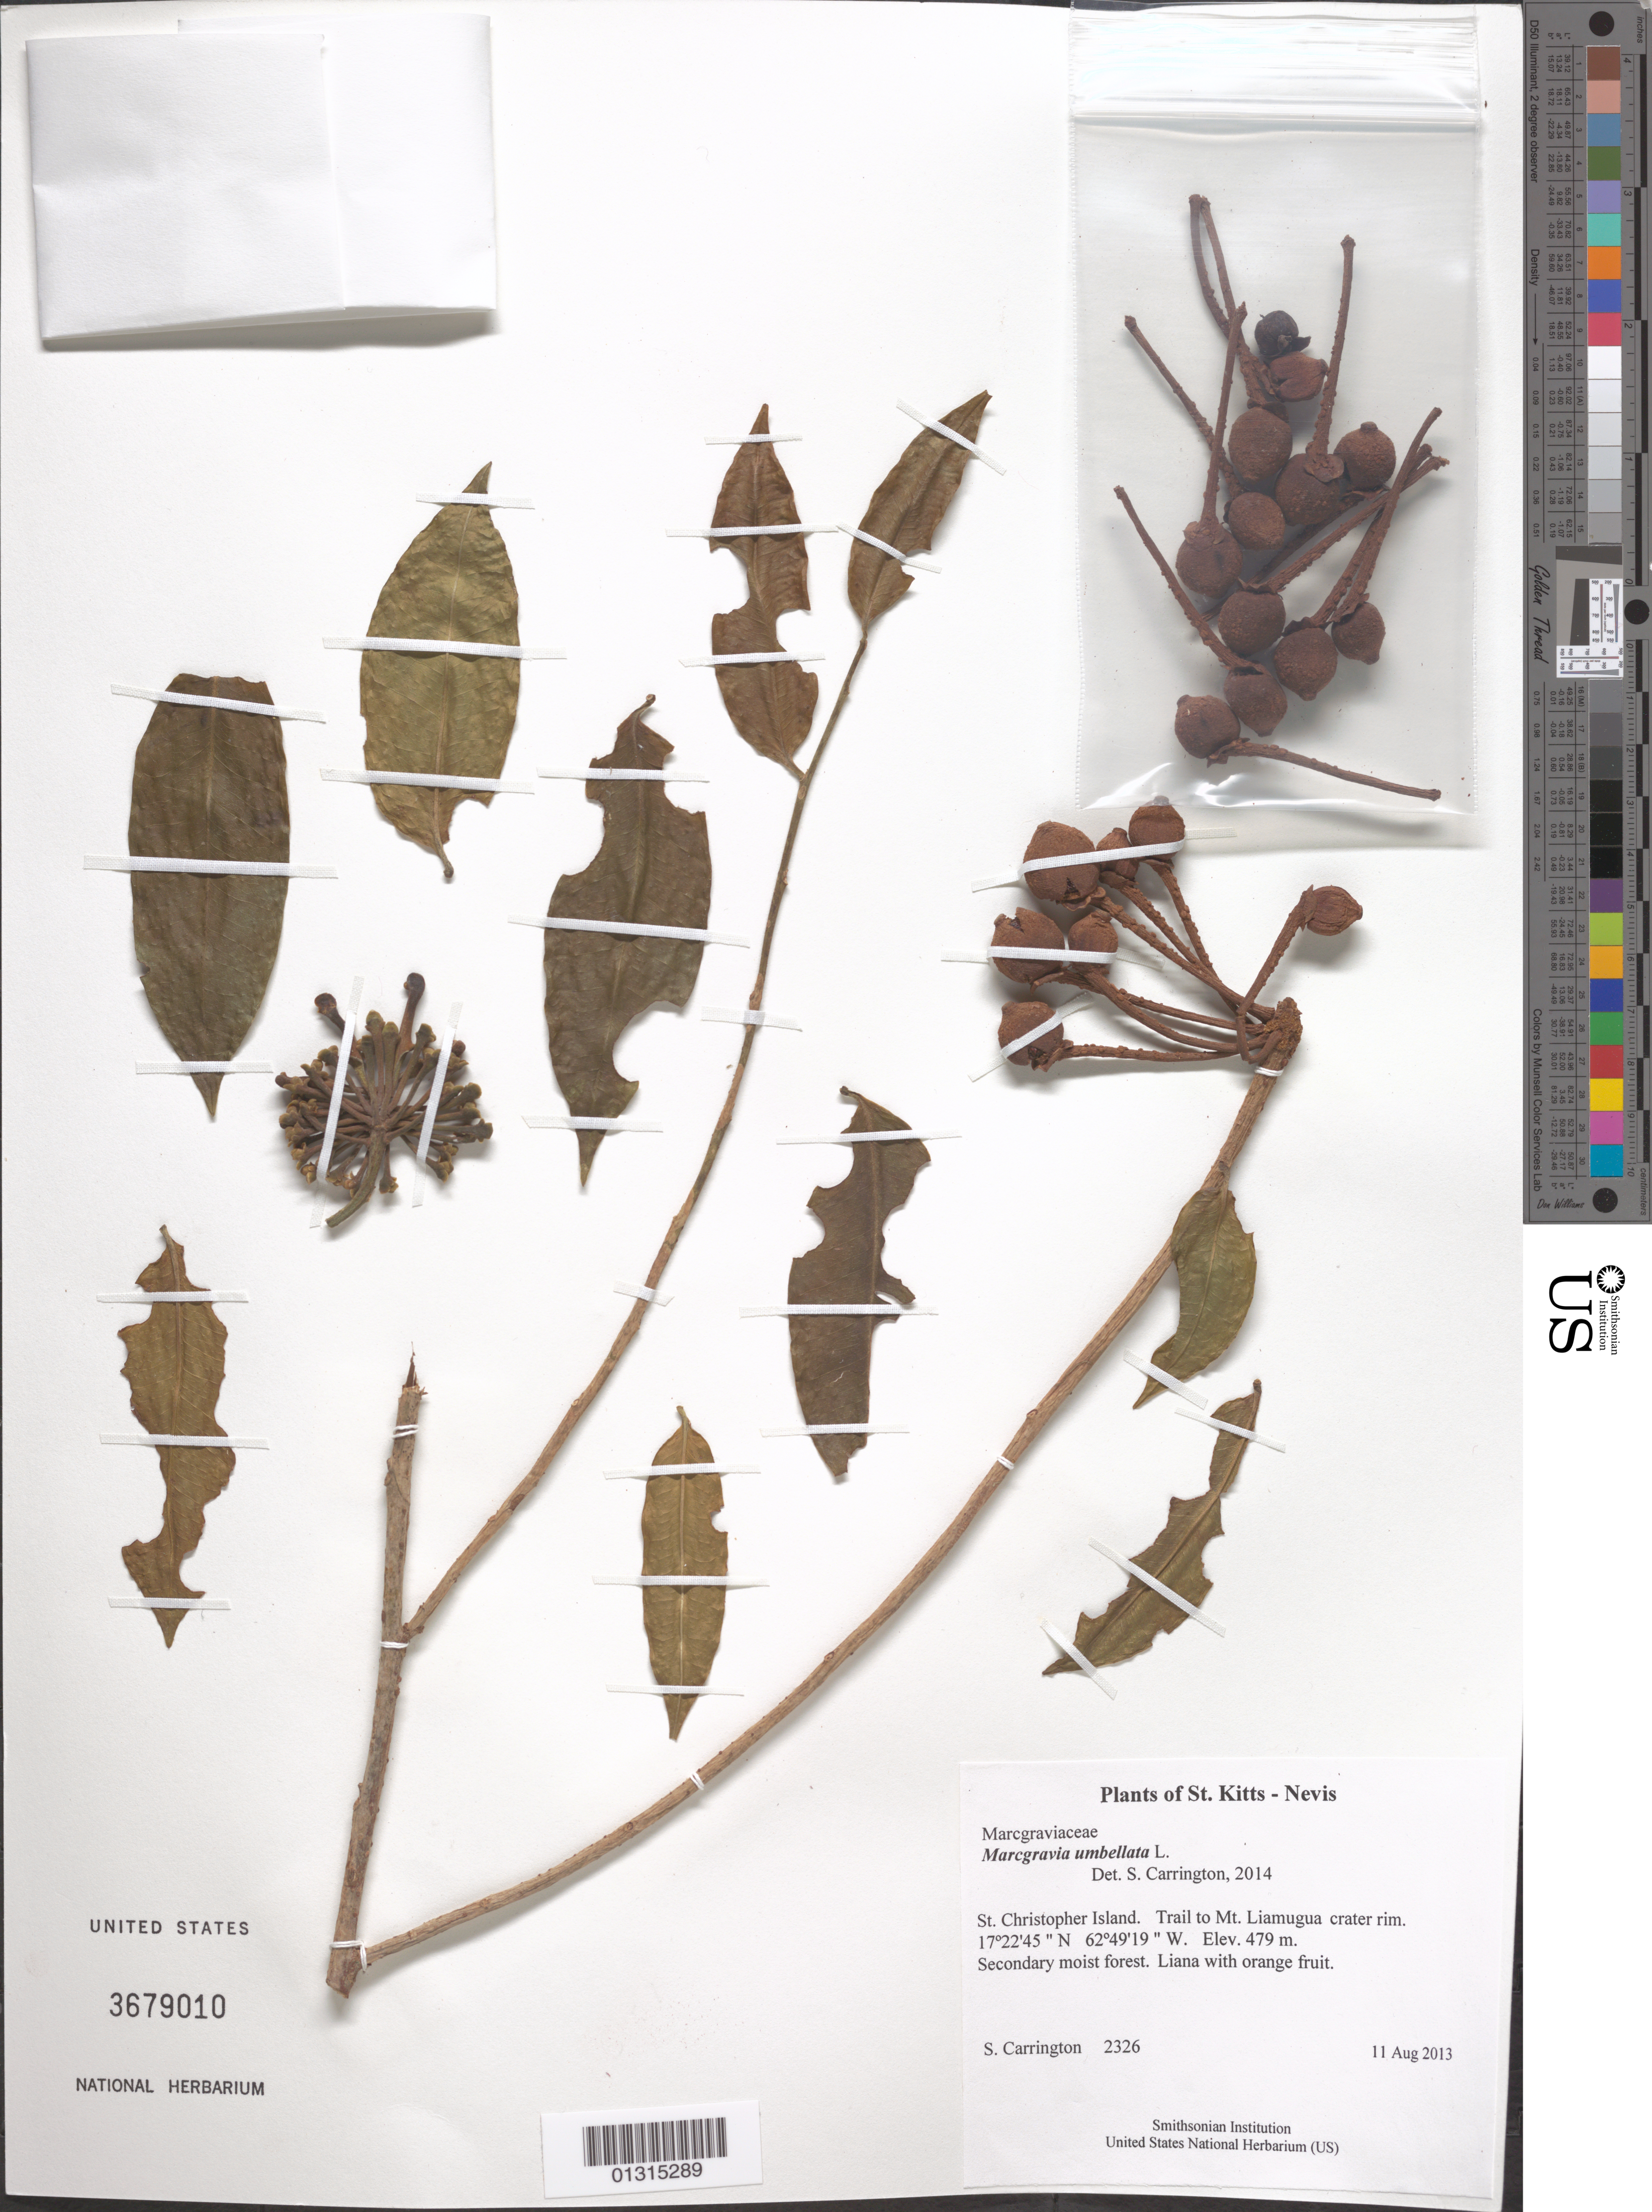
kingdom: Plantae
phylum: Tracheophyta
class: Magnoliopsida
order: Ericales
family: Marcgraviaceae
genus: Marcgravia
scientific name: Marcgravia umbellata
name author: L.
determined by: Carrington, C. M. S.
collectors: C. M. S. Carrington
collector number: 2326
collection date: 2013-08-11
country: St. Christopher-Nevis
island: St. Christopher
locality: Trail to Mt. Liamugua crater rim.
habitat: Secondary moist forest.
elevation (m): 479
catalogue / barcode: US 3679010